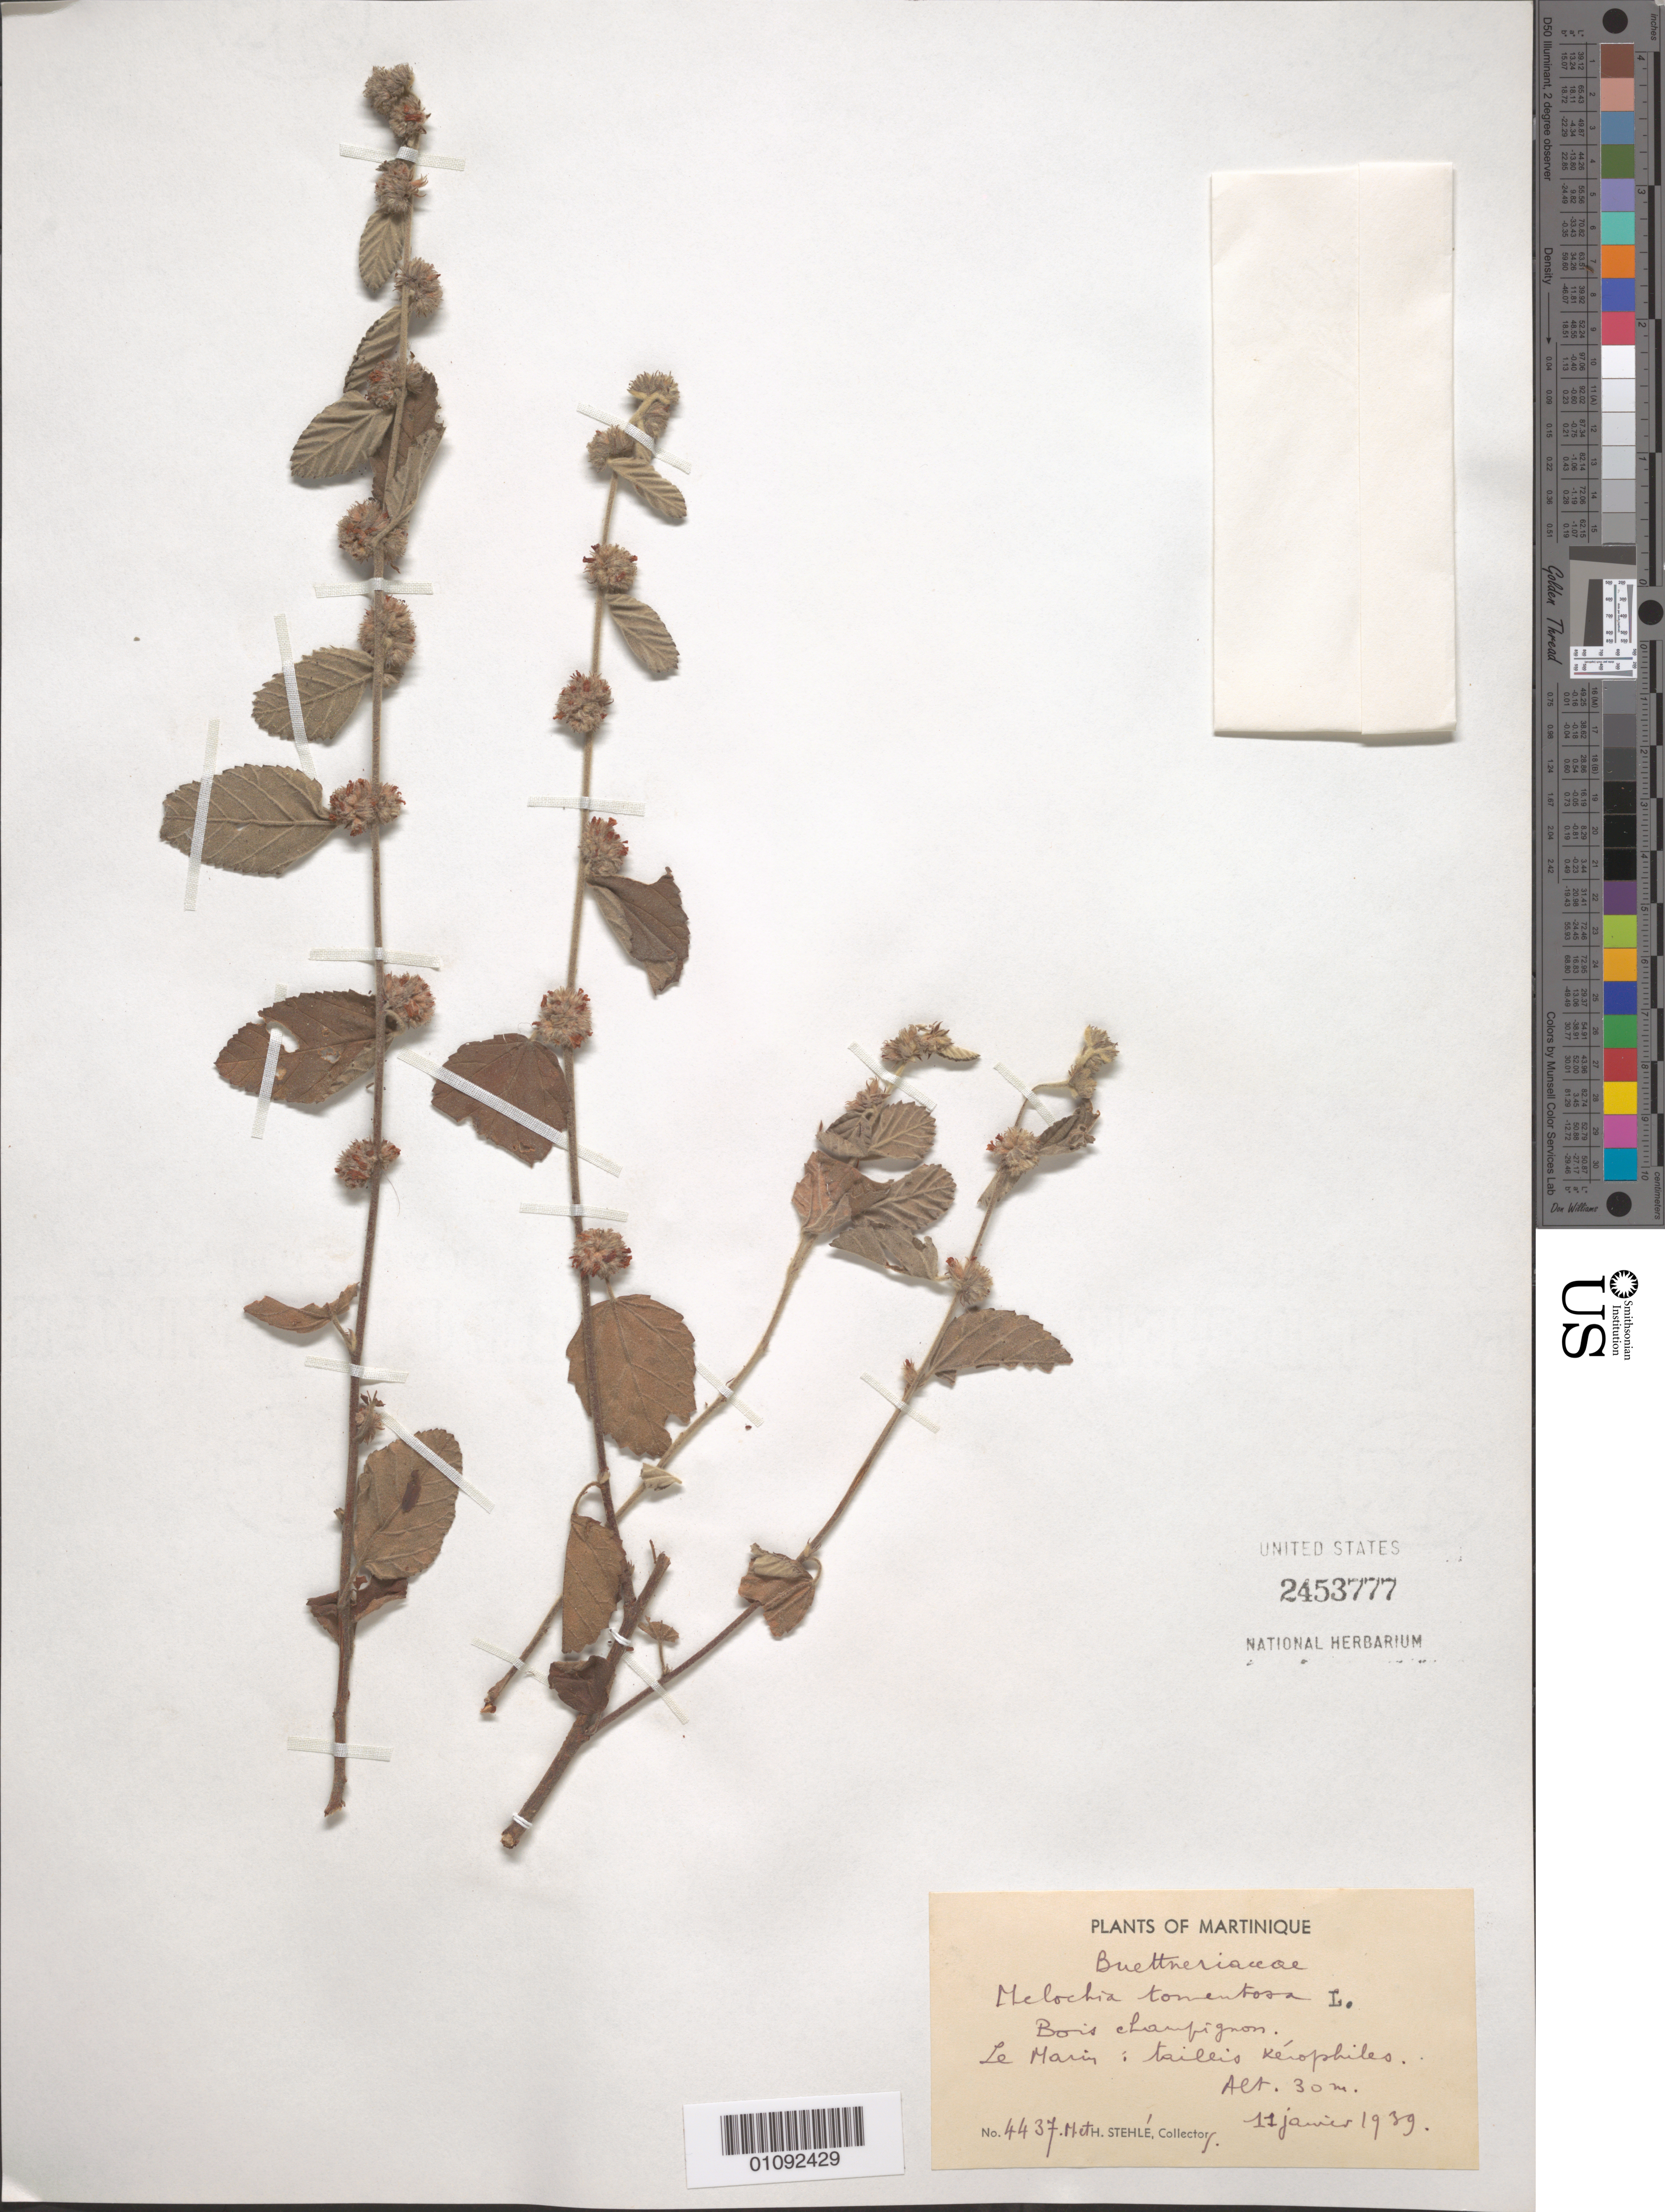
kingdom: Plantae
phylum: Tracheophyta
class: Magnoliopsida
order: Malvales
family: Malvaceae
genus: Melochia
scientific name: Melochia tomentosa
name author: L.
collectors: M. Stehlé & H. Stehlé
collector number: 4437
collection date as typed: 11 Jan 1939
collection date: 1939-01-11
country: Martinique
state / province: Le Marin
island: Martinique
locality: Le Marin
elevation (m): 30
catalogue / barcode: US 2453777